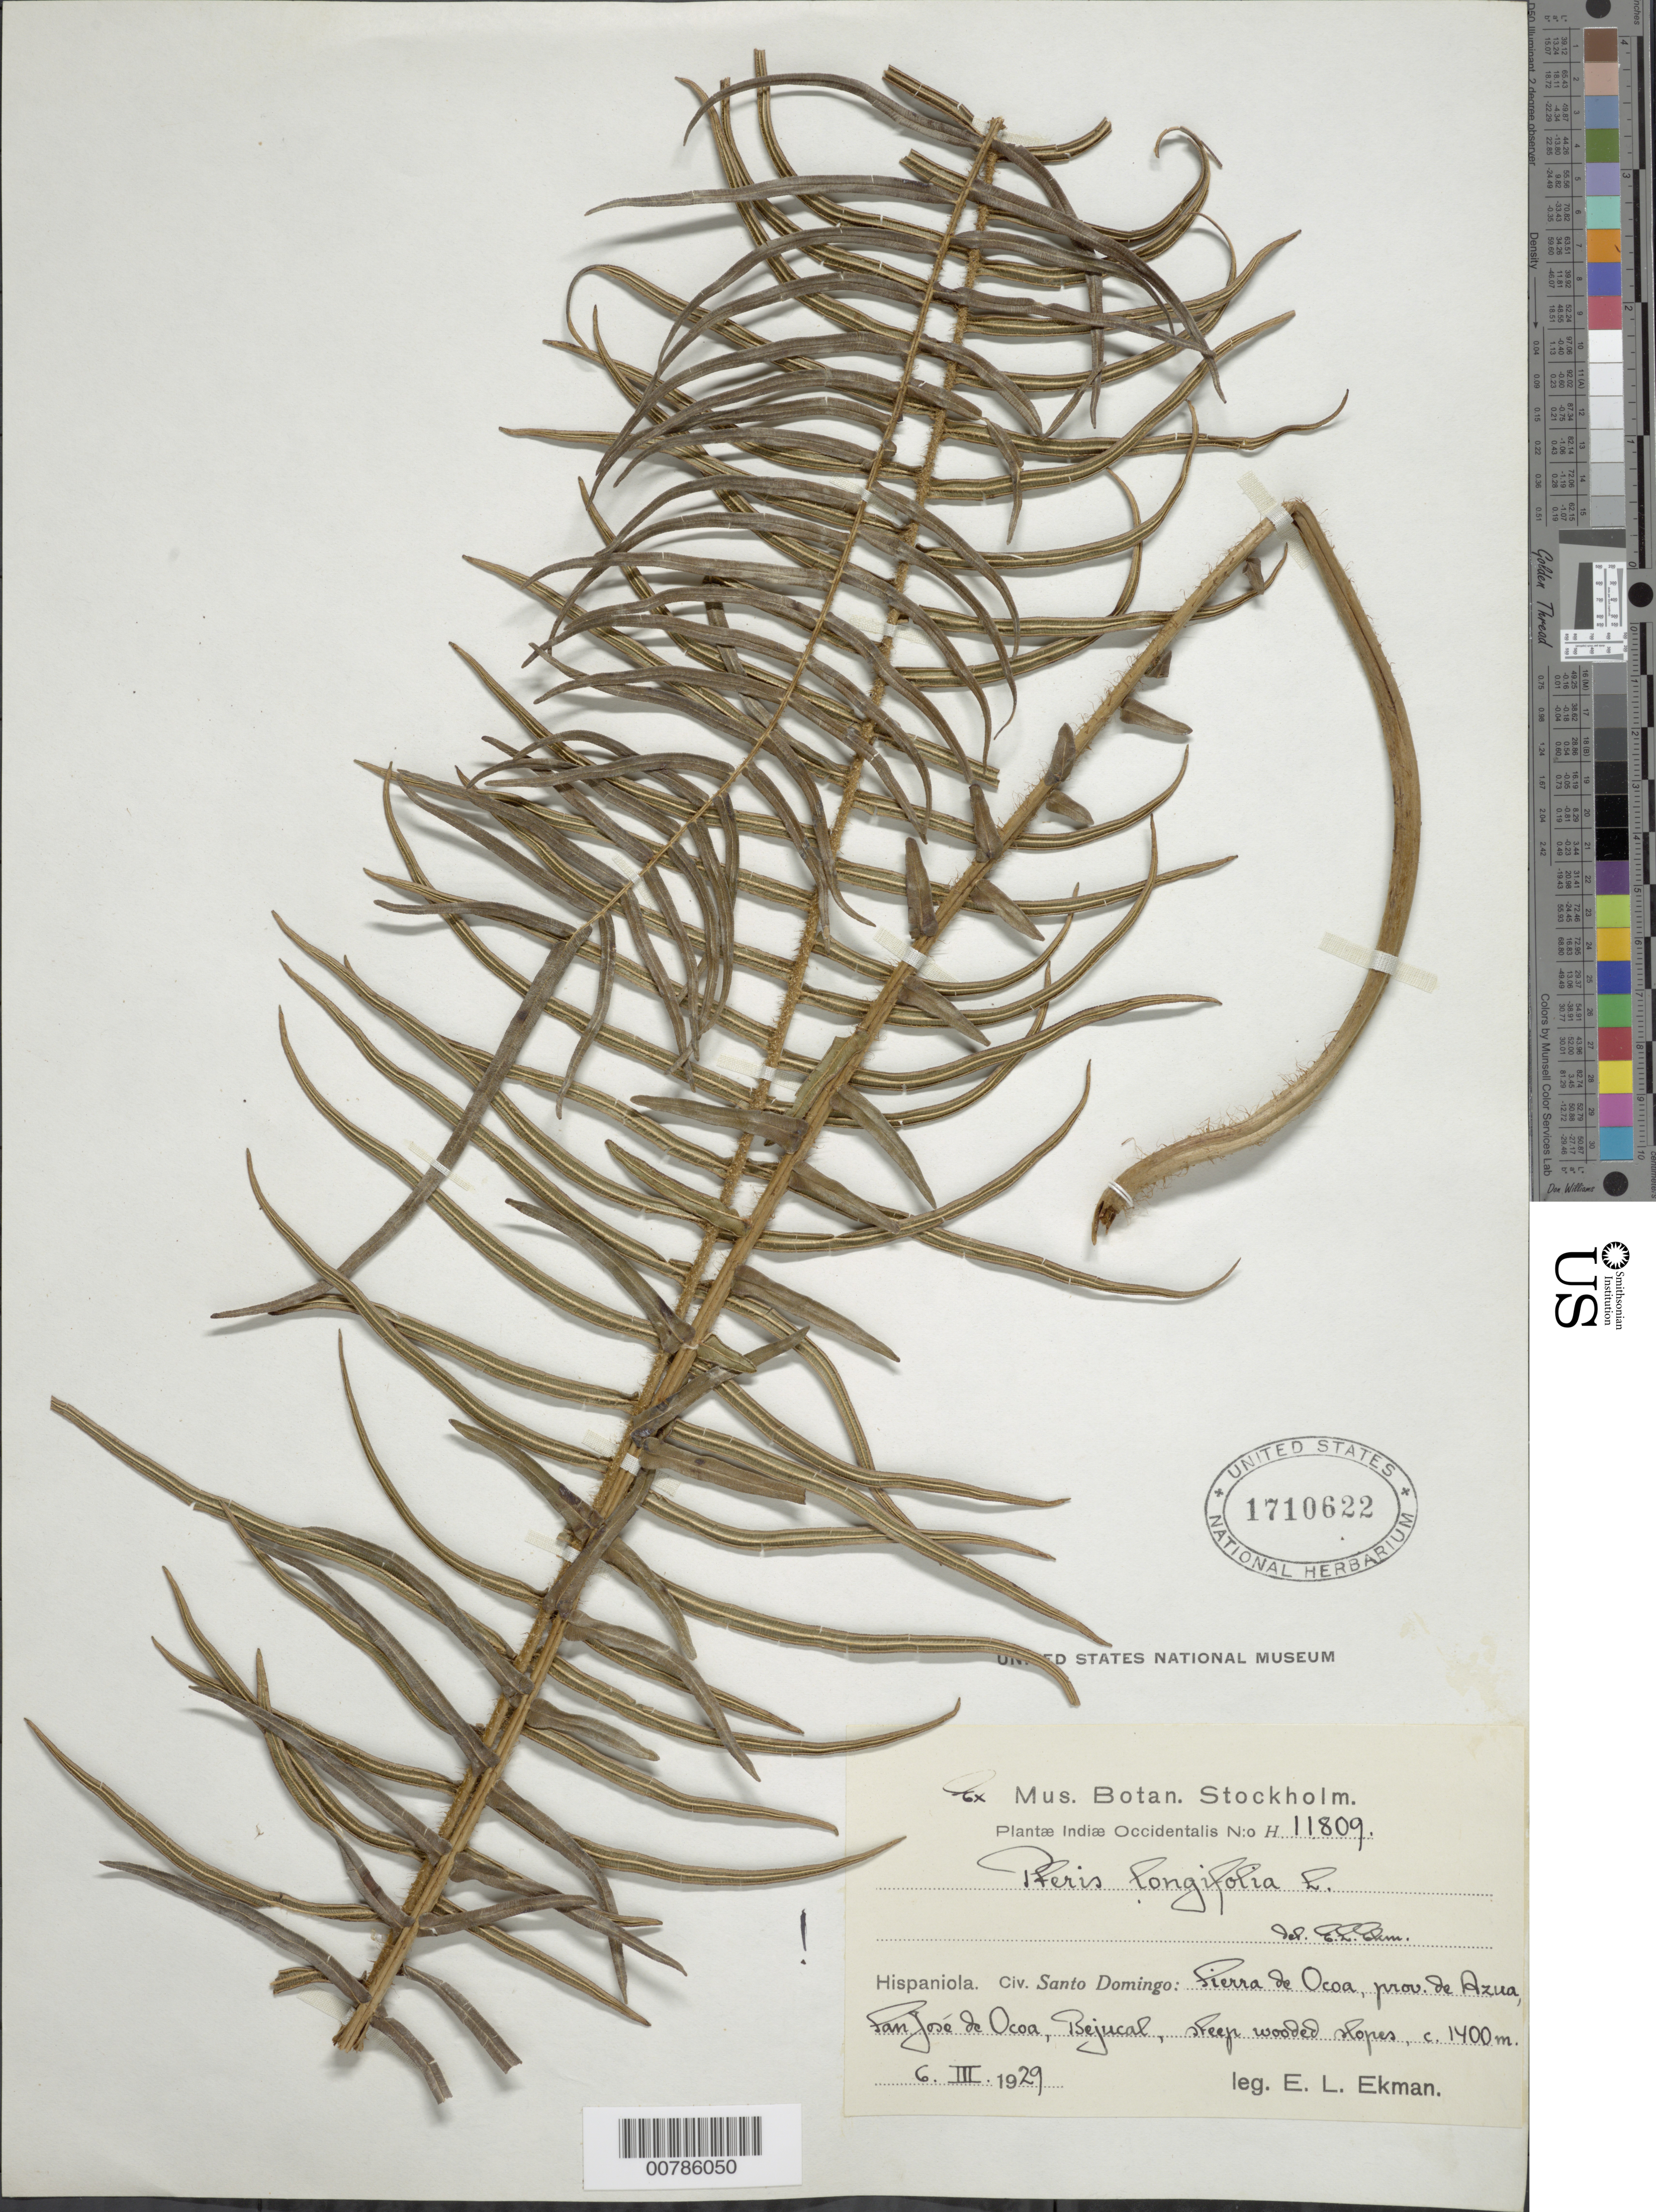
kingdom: Plantae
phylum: Tracheophyta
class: Polypodiopsida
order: Polypodiales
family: Pteridaceae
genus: Pteris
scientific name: Pteris longifolia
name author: L.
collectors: E. L. Ekman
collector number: H 11809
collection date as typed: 06 Mar 1929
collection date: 1929-03-06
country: Dominican Republic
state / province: Azua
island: Hispaniola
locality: Sierra de Ocoa, San José de Ocoa, Bejucal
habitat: Steep wooded slopes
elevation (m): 1400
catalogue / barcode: US 1710622